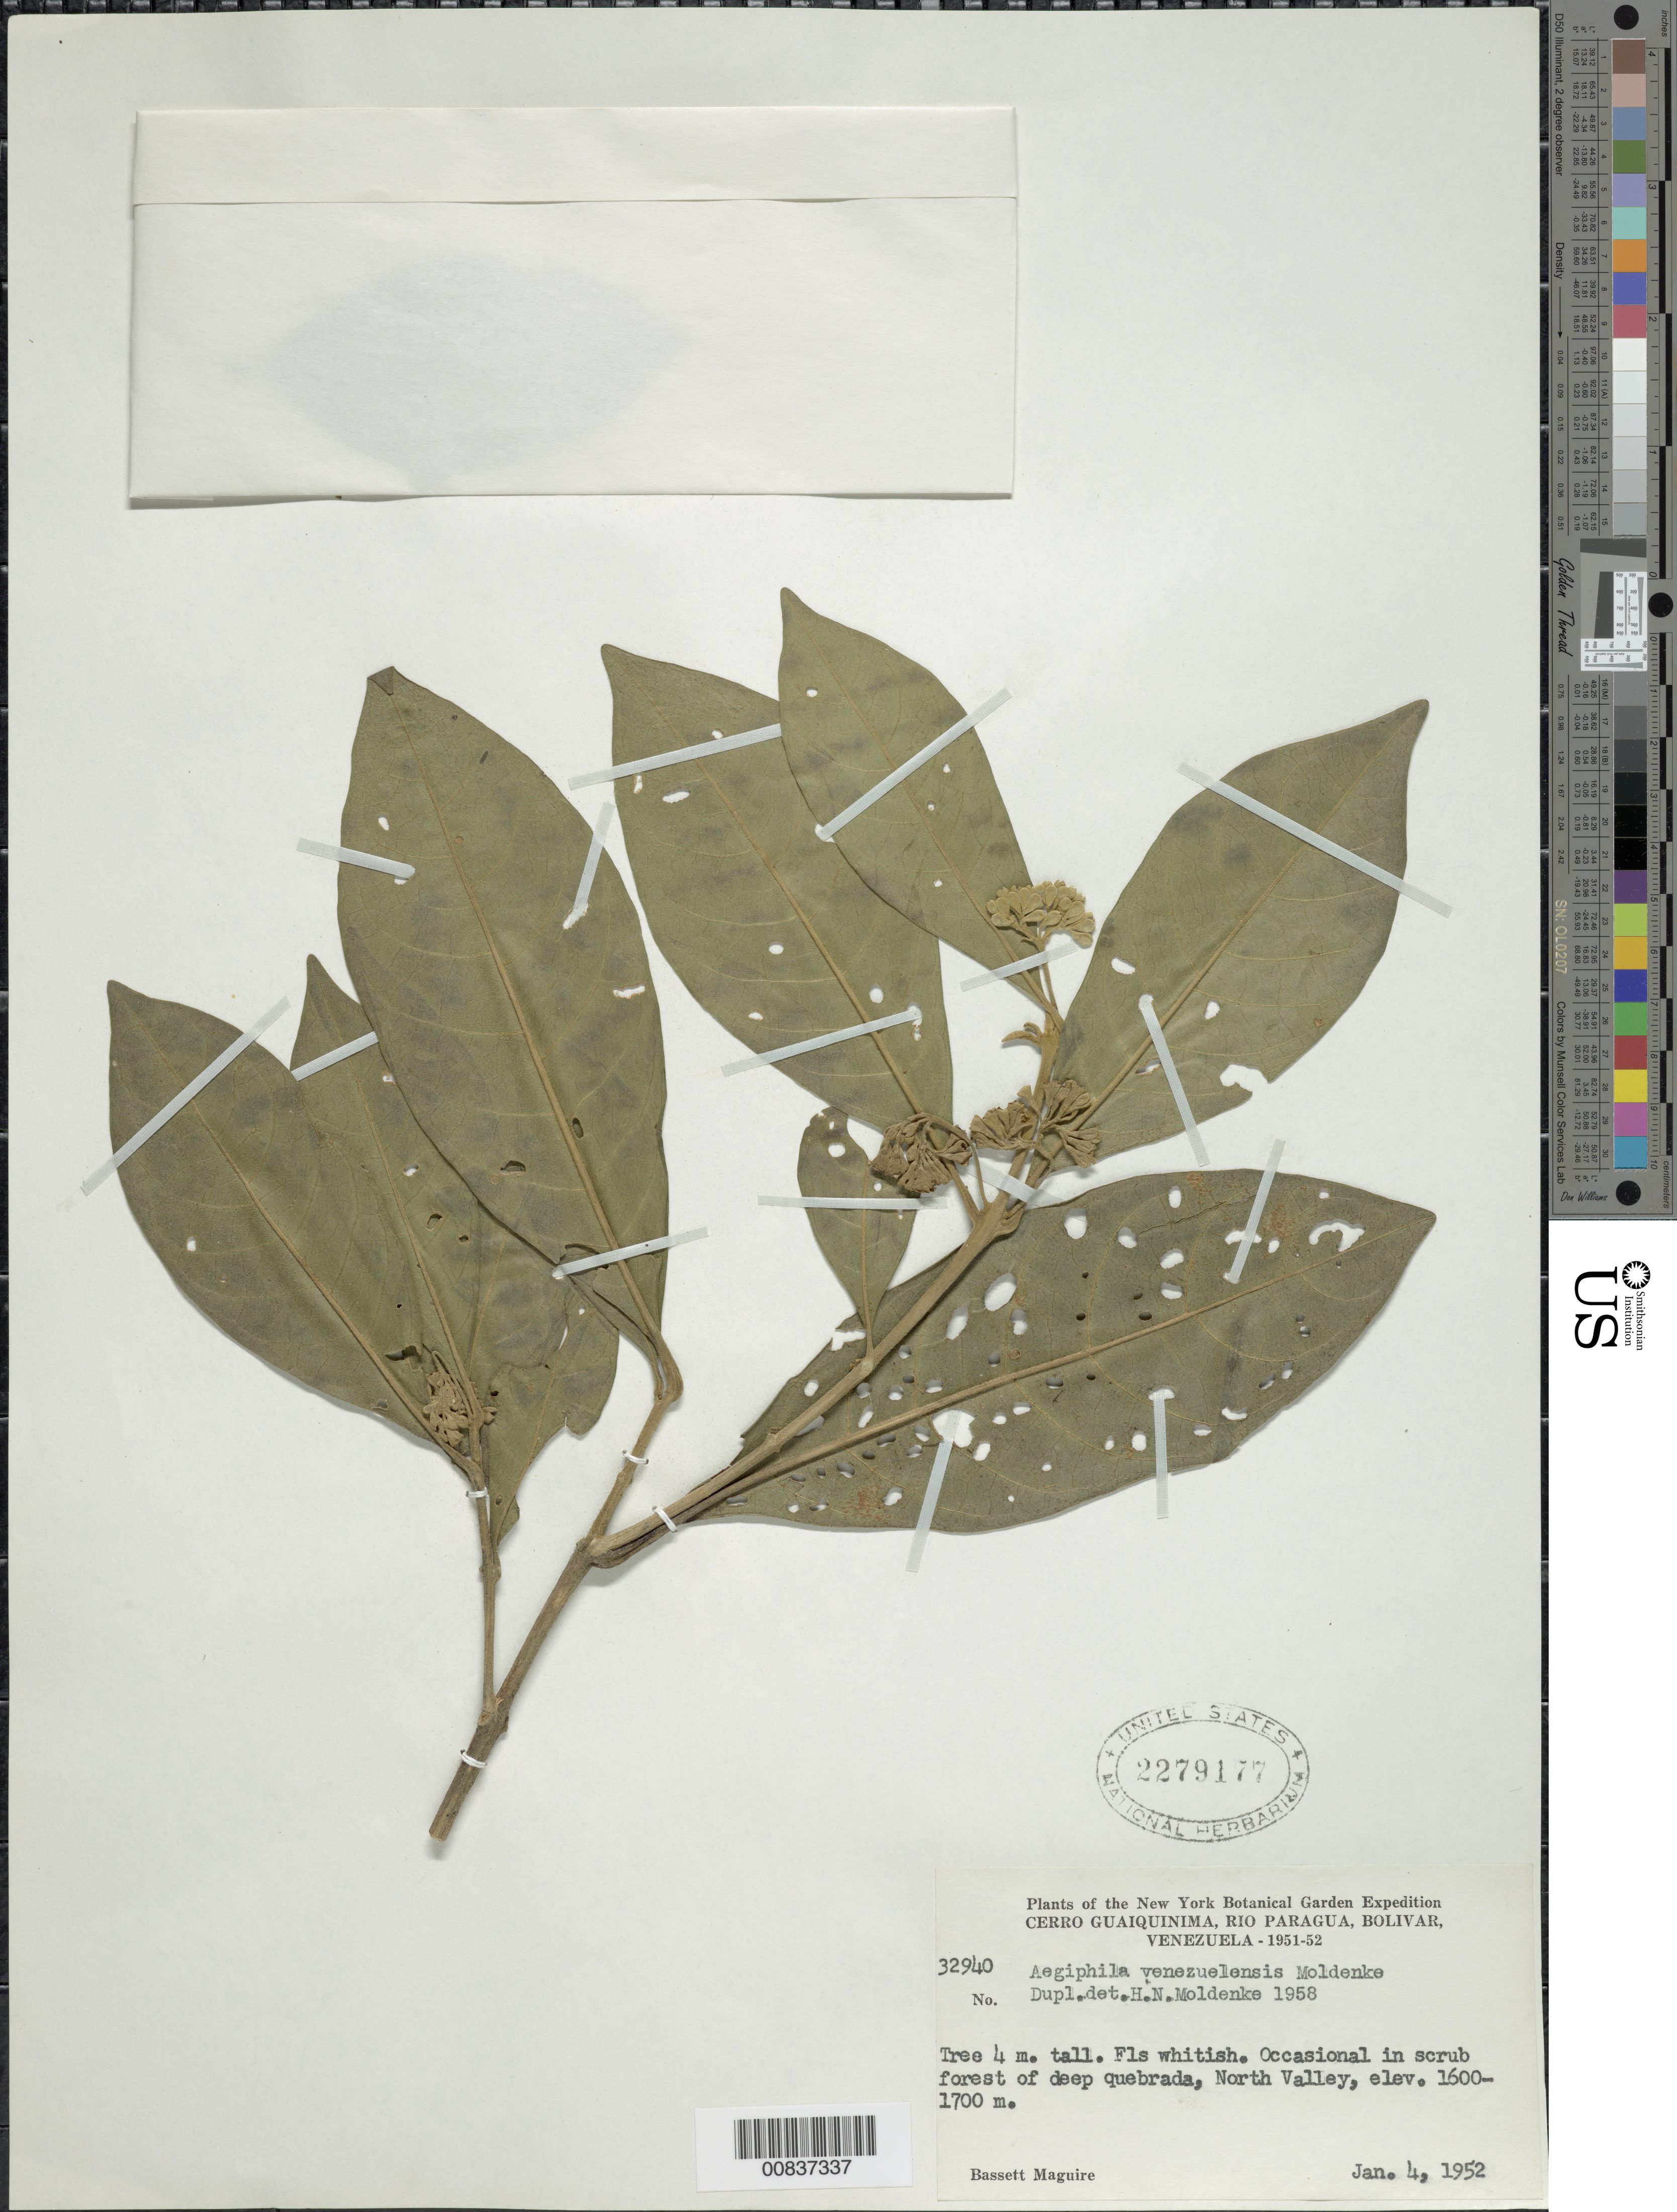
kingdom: Plantae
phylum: Tracheophyta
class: Magnoliopsida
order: Lamiales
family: Lamiaceae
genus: Aegiphila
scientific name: Aegiphila venezuelensis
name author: Moldenke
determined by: Moldenke, H. N.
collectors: B. Maguire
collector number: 32940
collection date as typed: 4-Jan-52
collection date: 1952-01-04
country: Venezuela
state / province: Bolívar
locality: Cerro Guaiquinima, Río Paragua, "North Valley"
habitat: Scrub forest of deep quebrada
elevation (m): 1600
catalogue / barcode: US 2279177